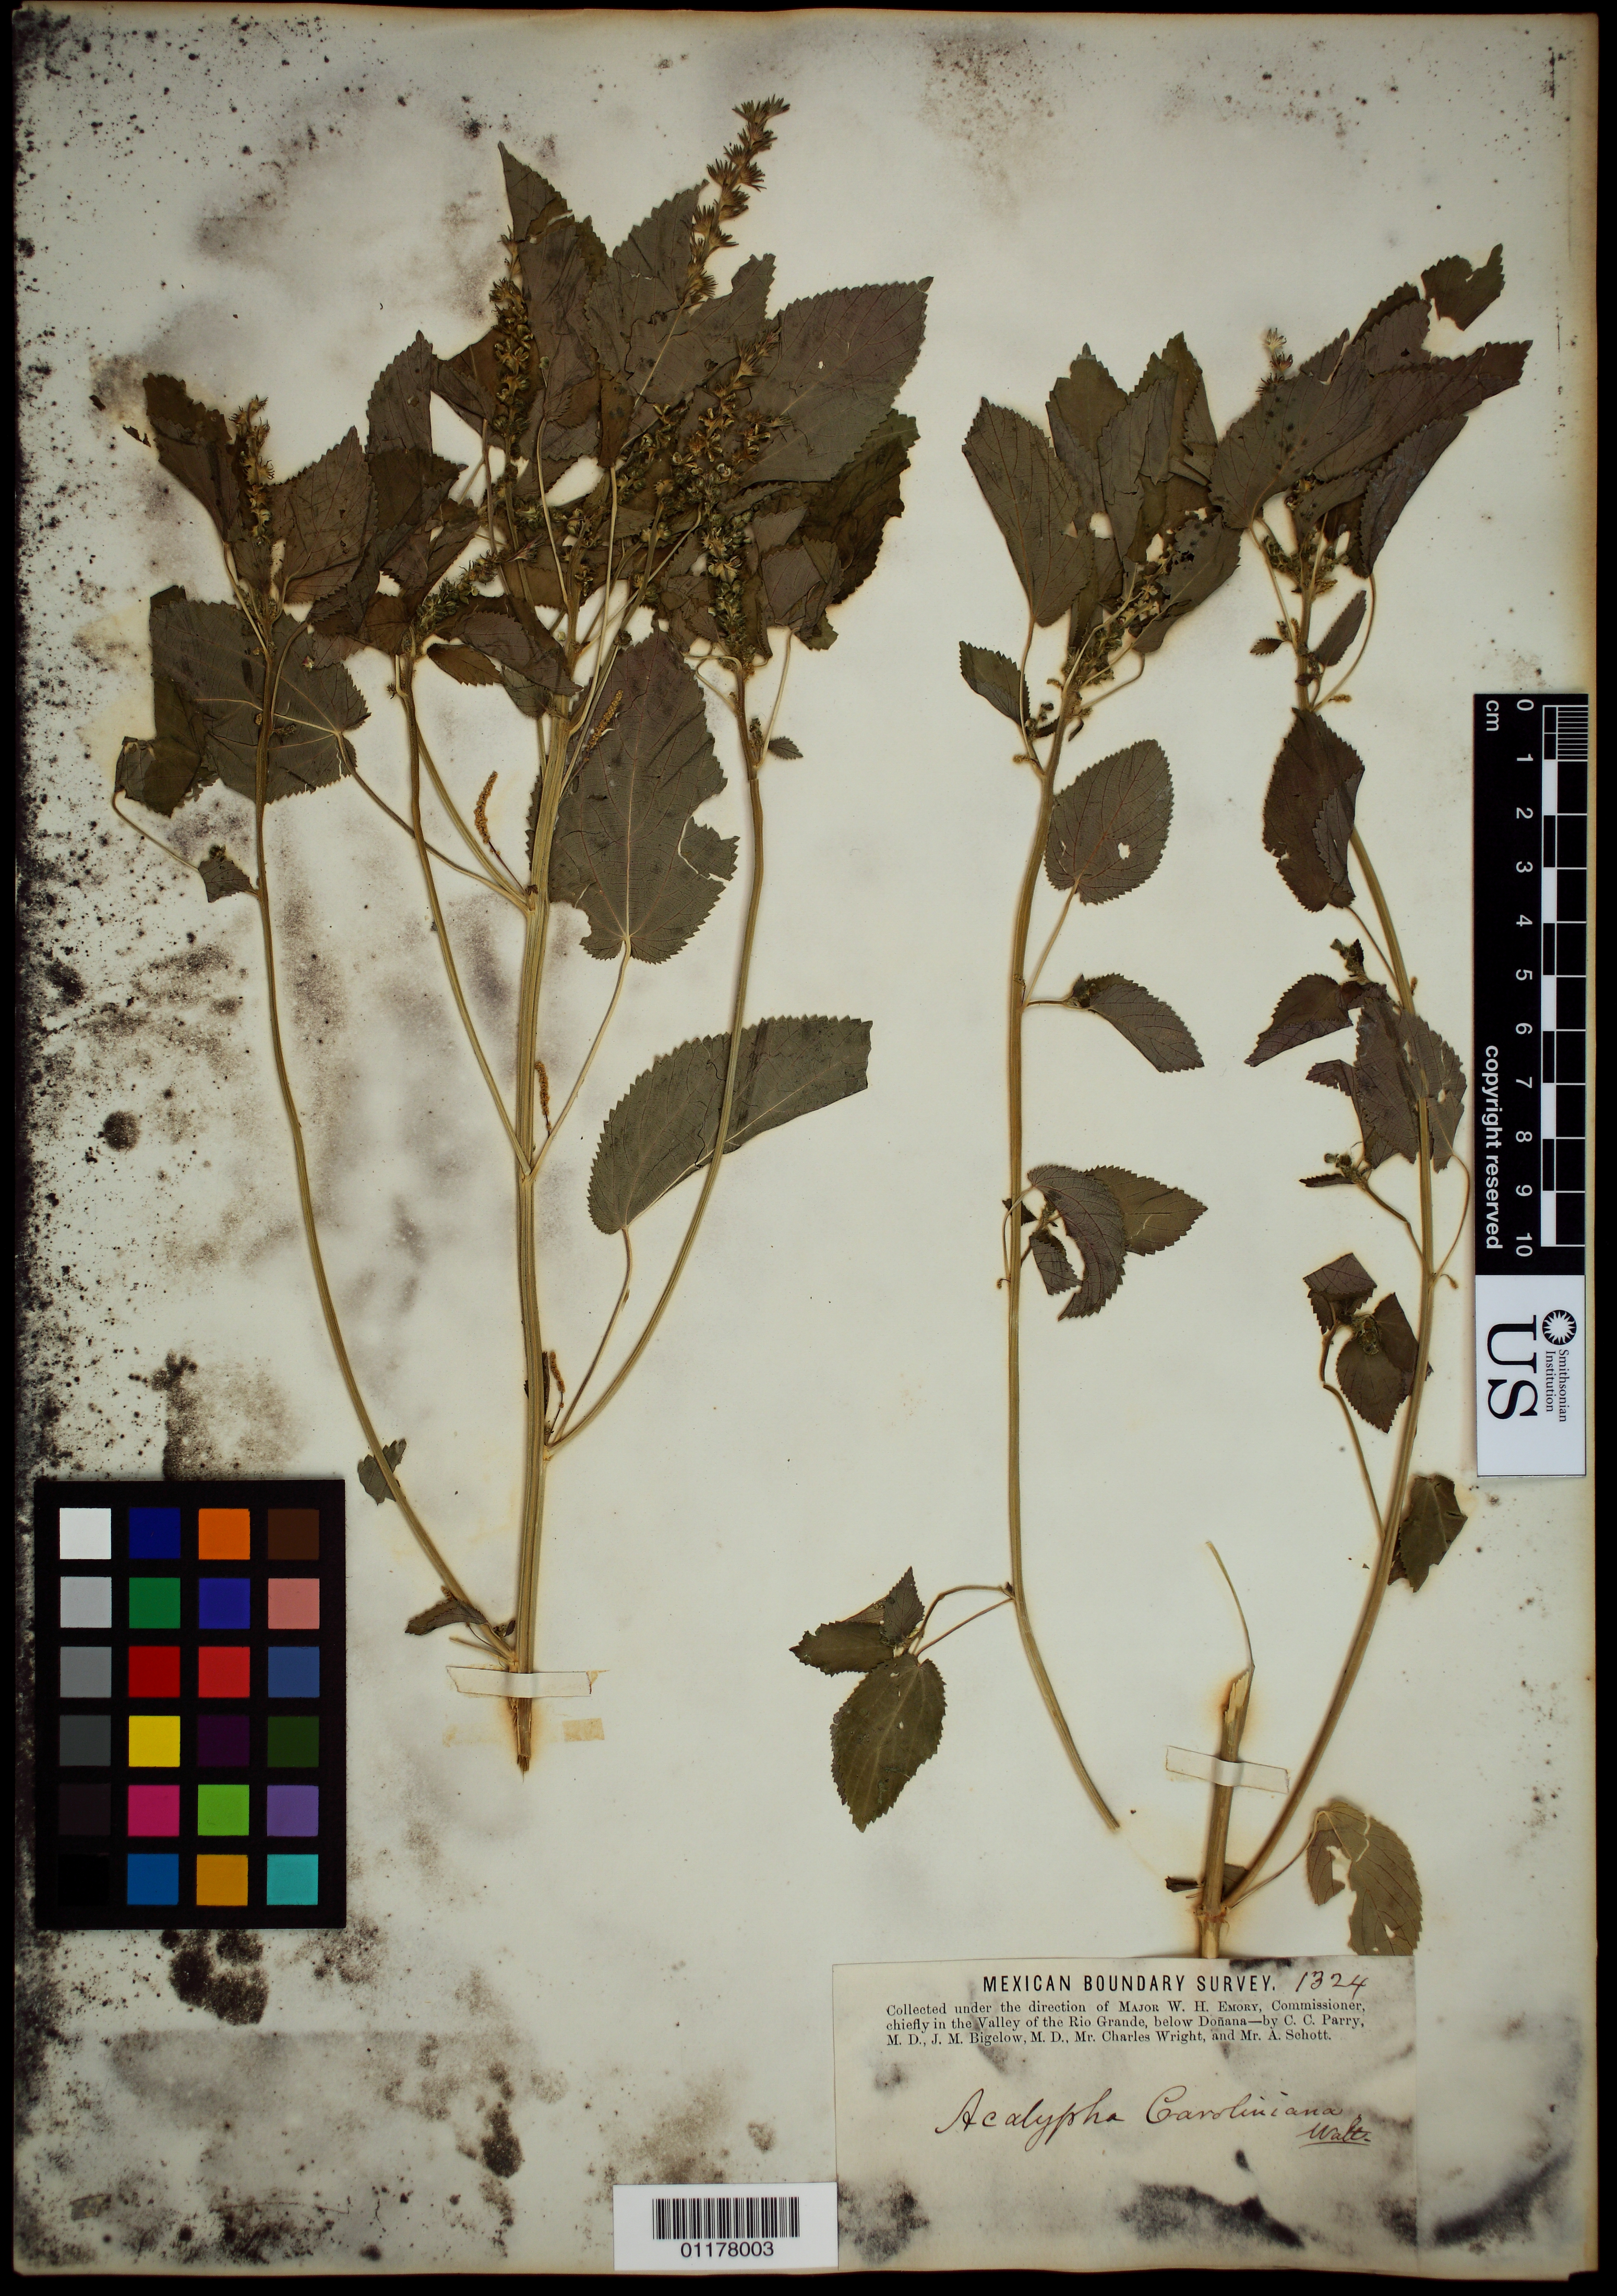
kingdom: Plantae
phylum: Tracheophyta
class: Magnoliopsida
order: Malpighiales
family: Euphorbiaceae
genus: Acalypha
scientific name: Acalypha caroliniana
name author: Walter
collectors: C. C. Parry, J. M. Bigelow, C. Wright & A. C. V. Schott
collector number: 1324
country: United States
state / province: New Mexico / Texas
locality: Valley of the Rio Grande, below Doñana.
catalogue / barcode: US 1